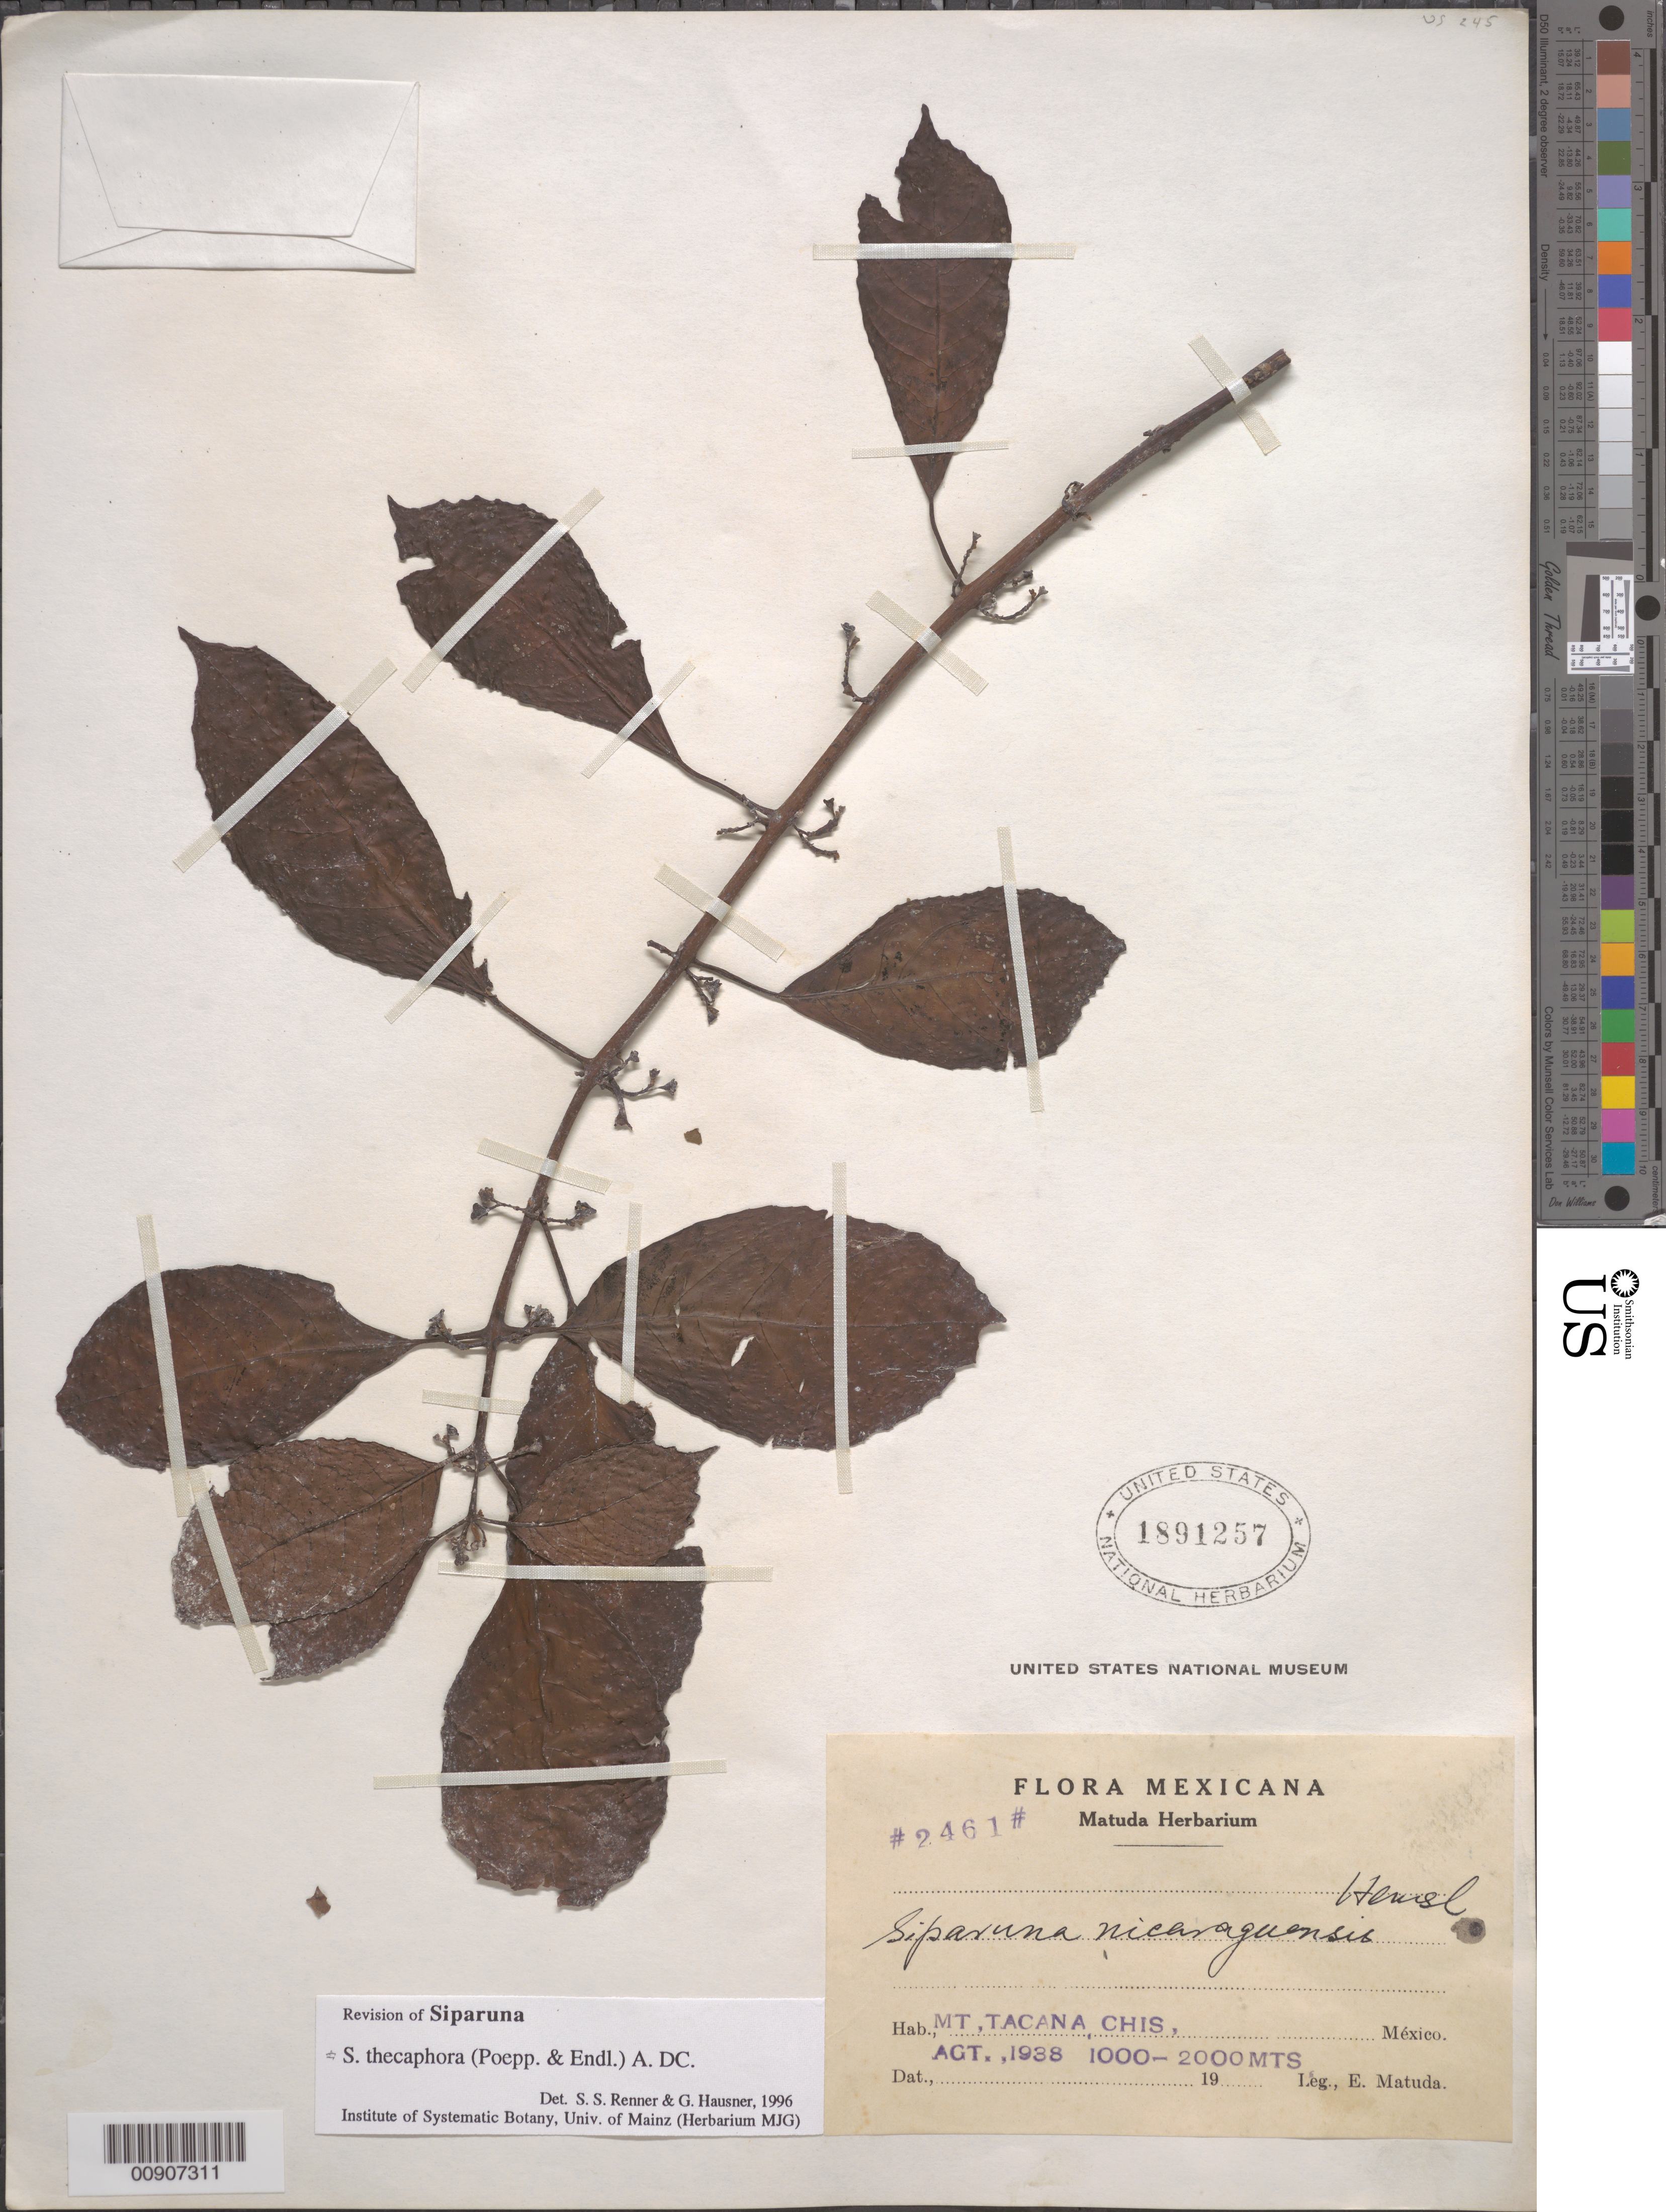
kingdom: Plantae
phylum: Tracheophyta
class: Magnoliopsida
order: Laurales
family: Siparunaceae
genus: Siparuna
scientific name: Siparuna thecaphora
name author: (Poepp. & Endl.) A. DC.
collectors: E. Matuda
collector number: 2461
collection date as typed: Aug 1938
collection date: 1938-08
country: Mexico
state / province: Chiapas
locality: Mt. Tacana, Chiapas.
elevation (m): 2000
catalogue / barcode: US 1891257